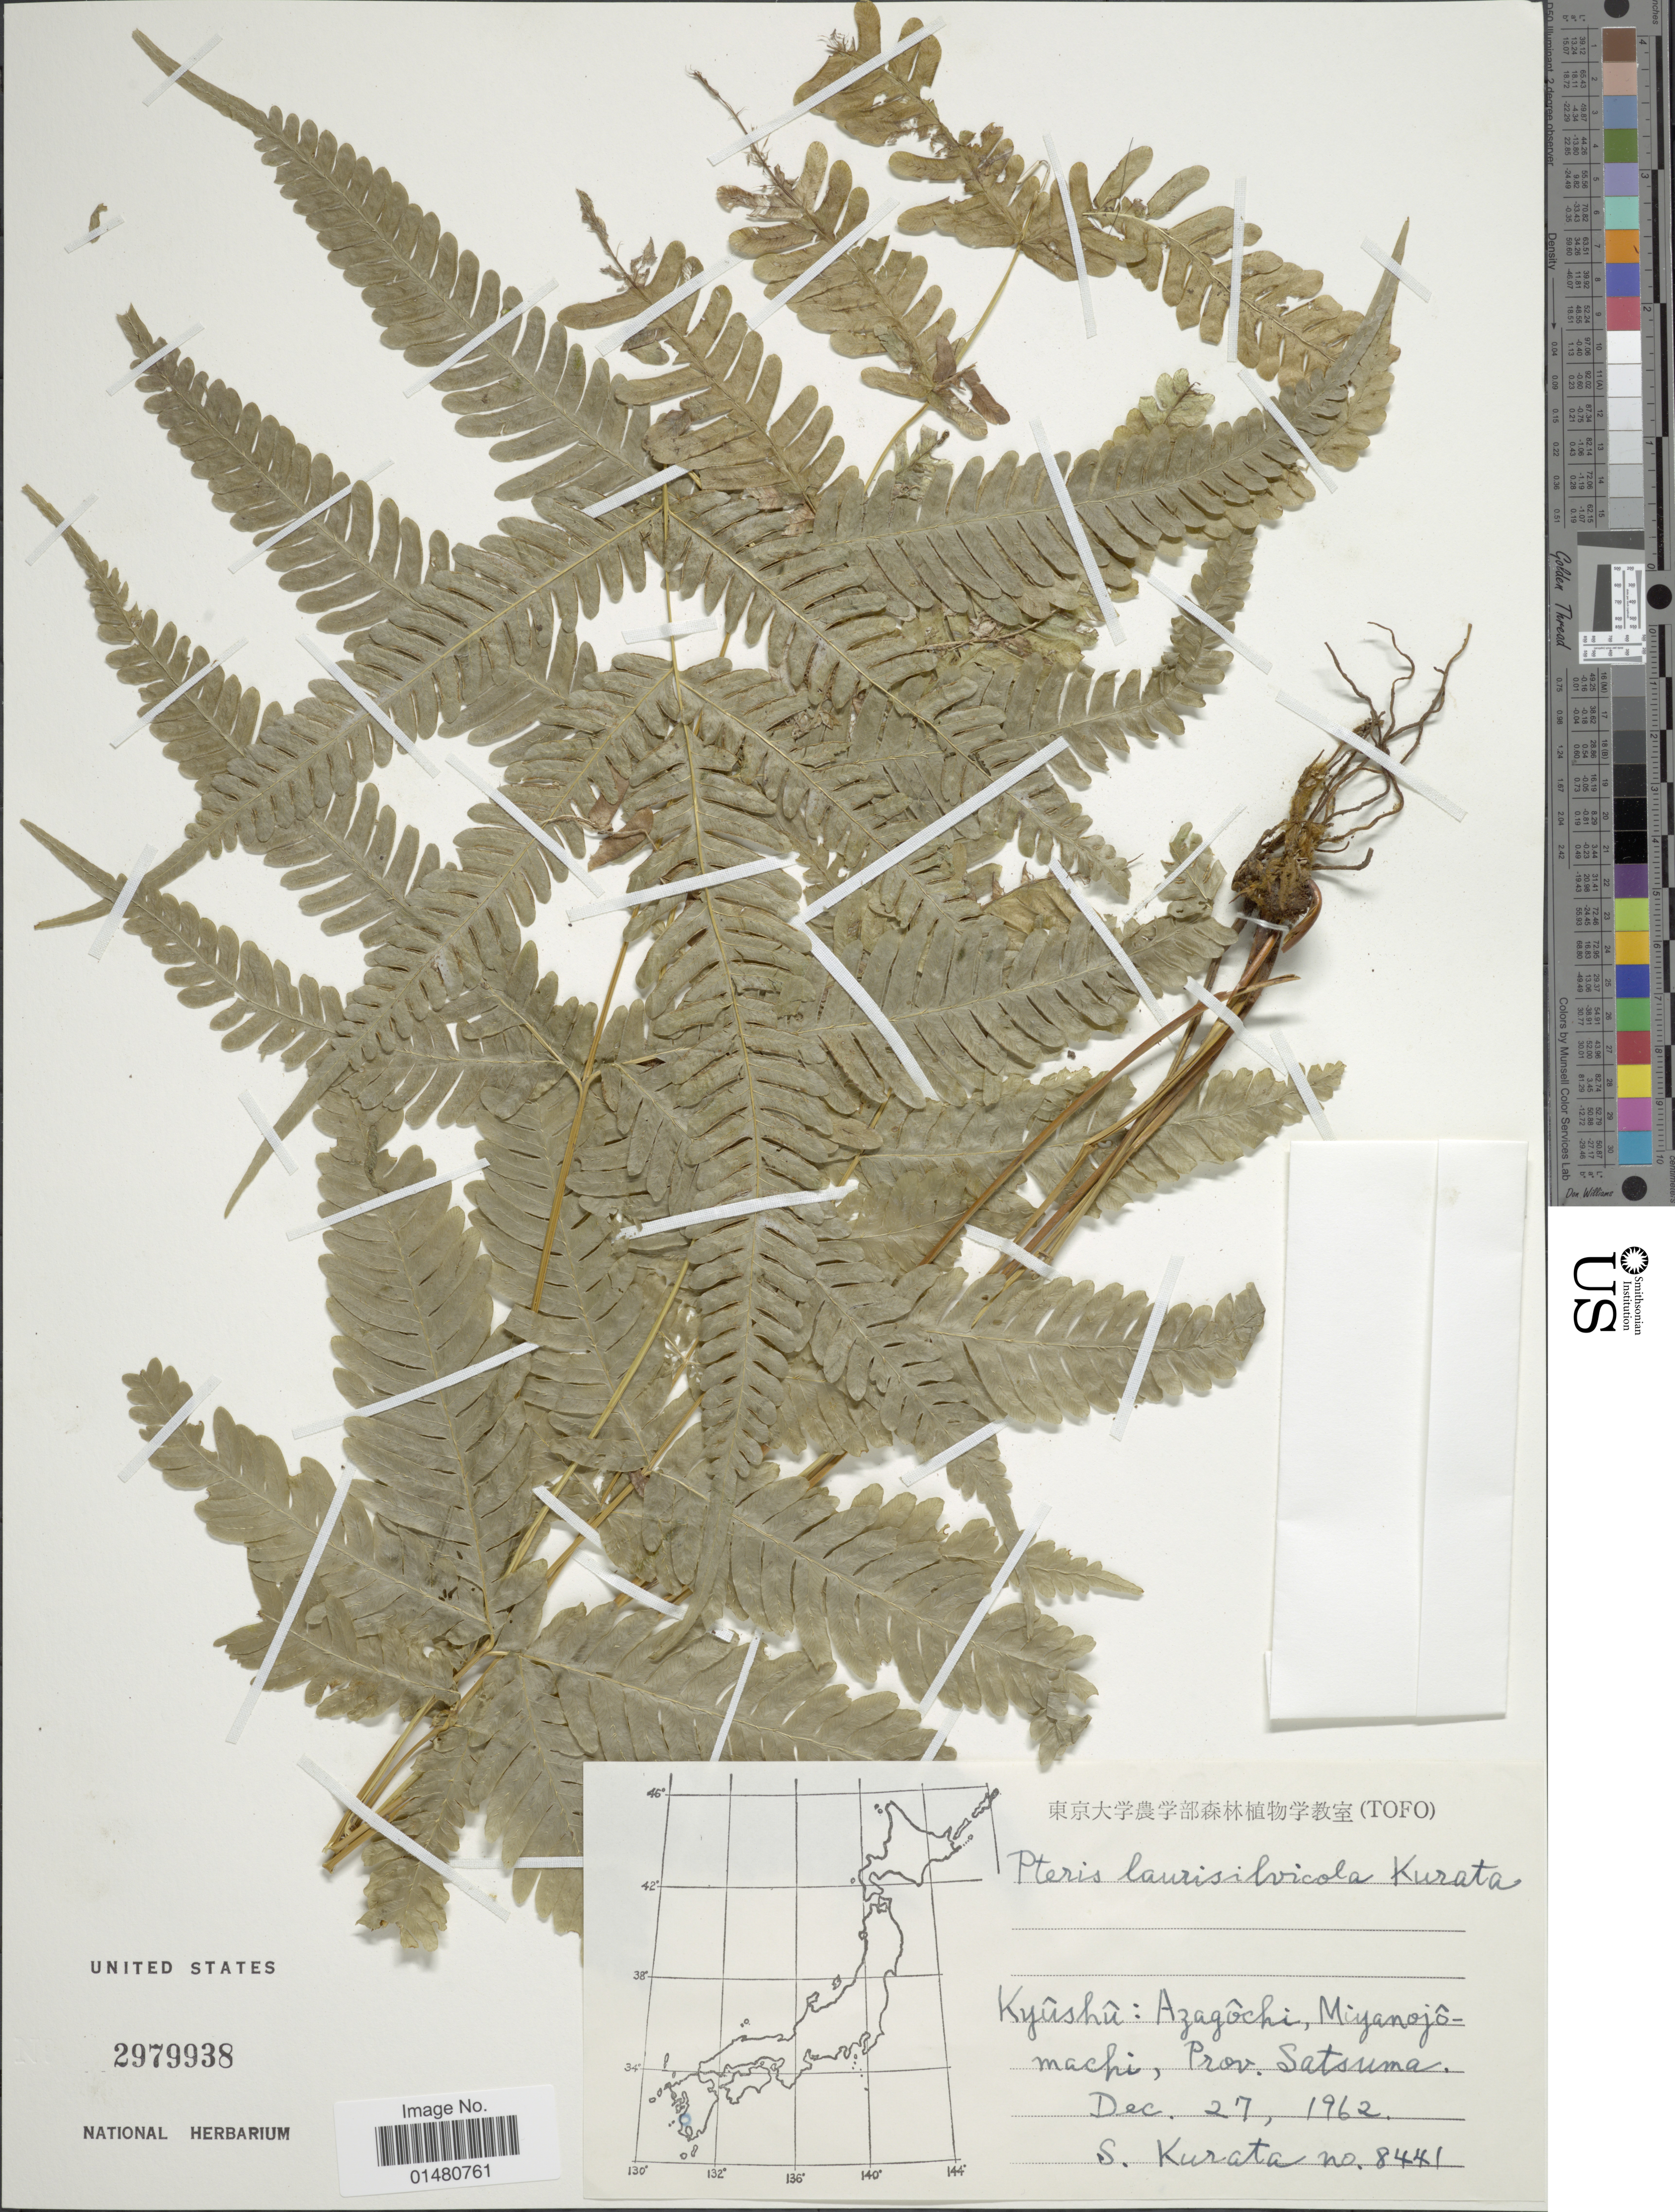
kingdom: Plantae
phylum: Tracheophyta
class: Polypodiopsida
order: Polypodiales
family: Pteridaceae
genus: Pteris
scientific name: Pteris laurisilvicola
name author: Kurata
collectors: Sa. Kurata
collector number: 8441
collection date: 1962-12-27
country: Japan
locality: Kyúshú: Azagôchi, Miyamojômachi, Prov. Satsuma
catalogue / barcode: US 2979938